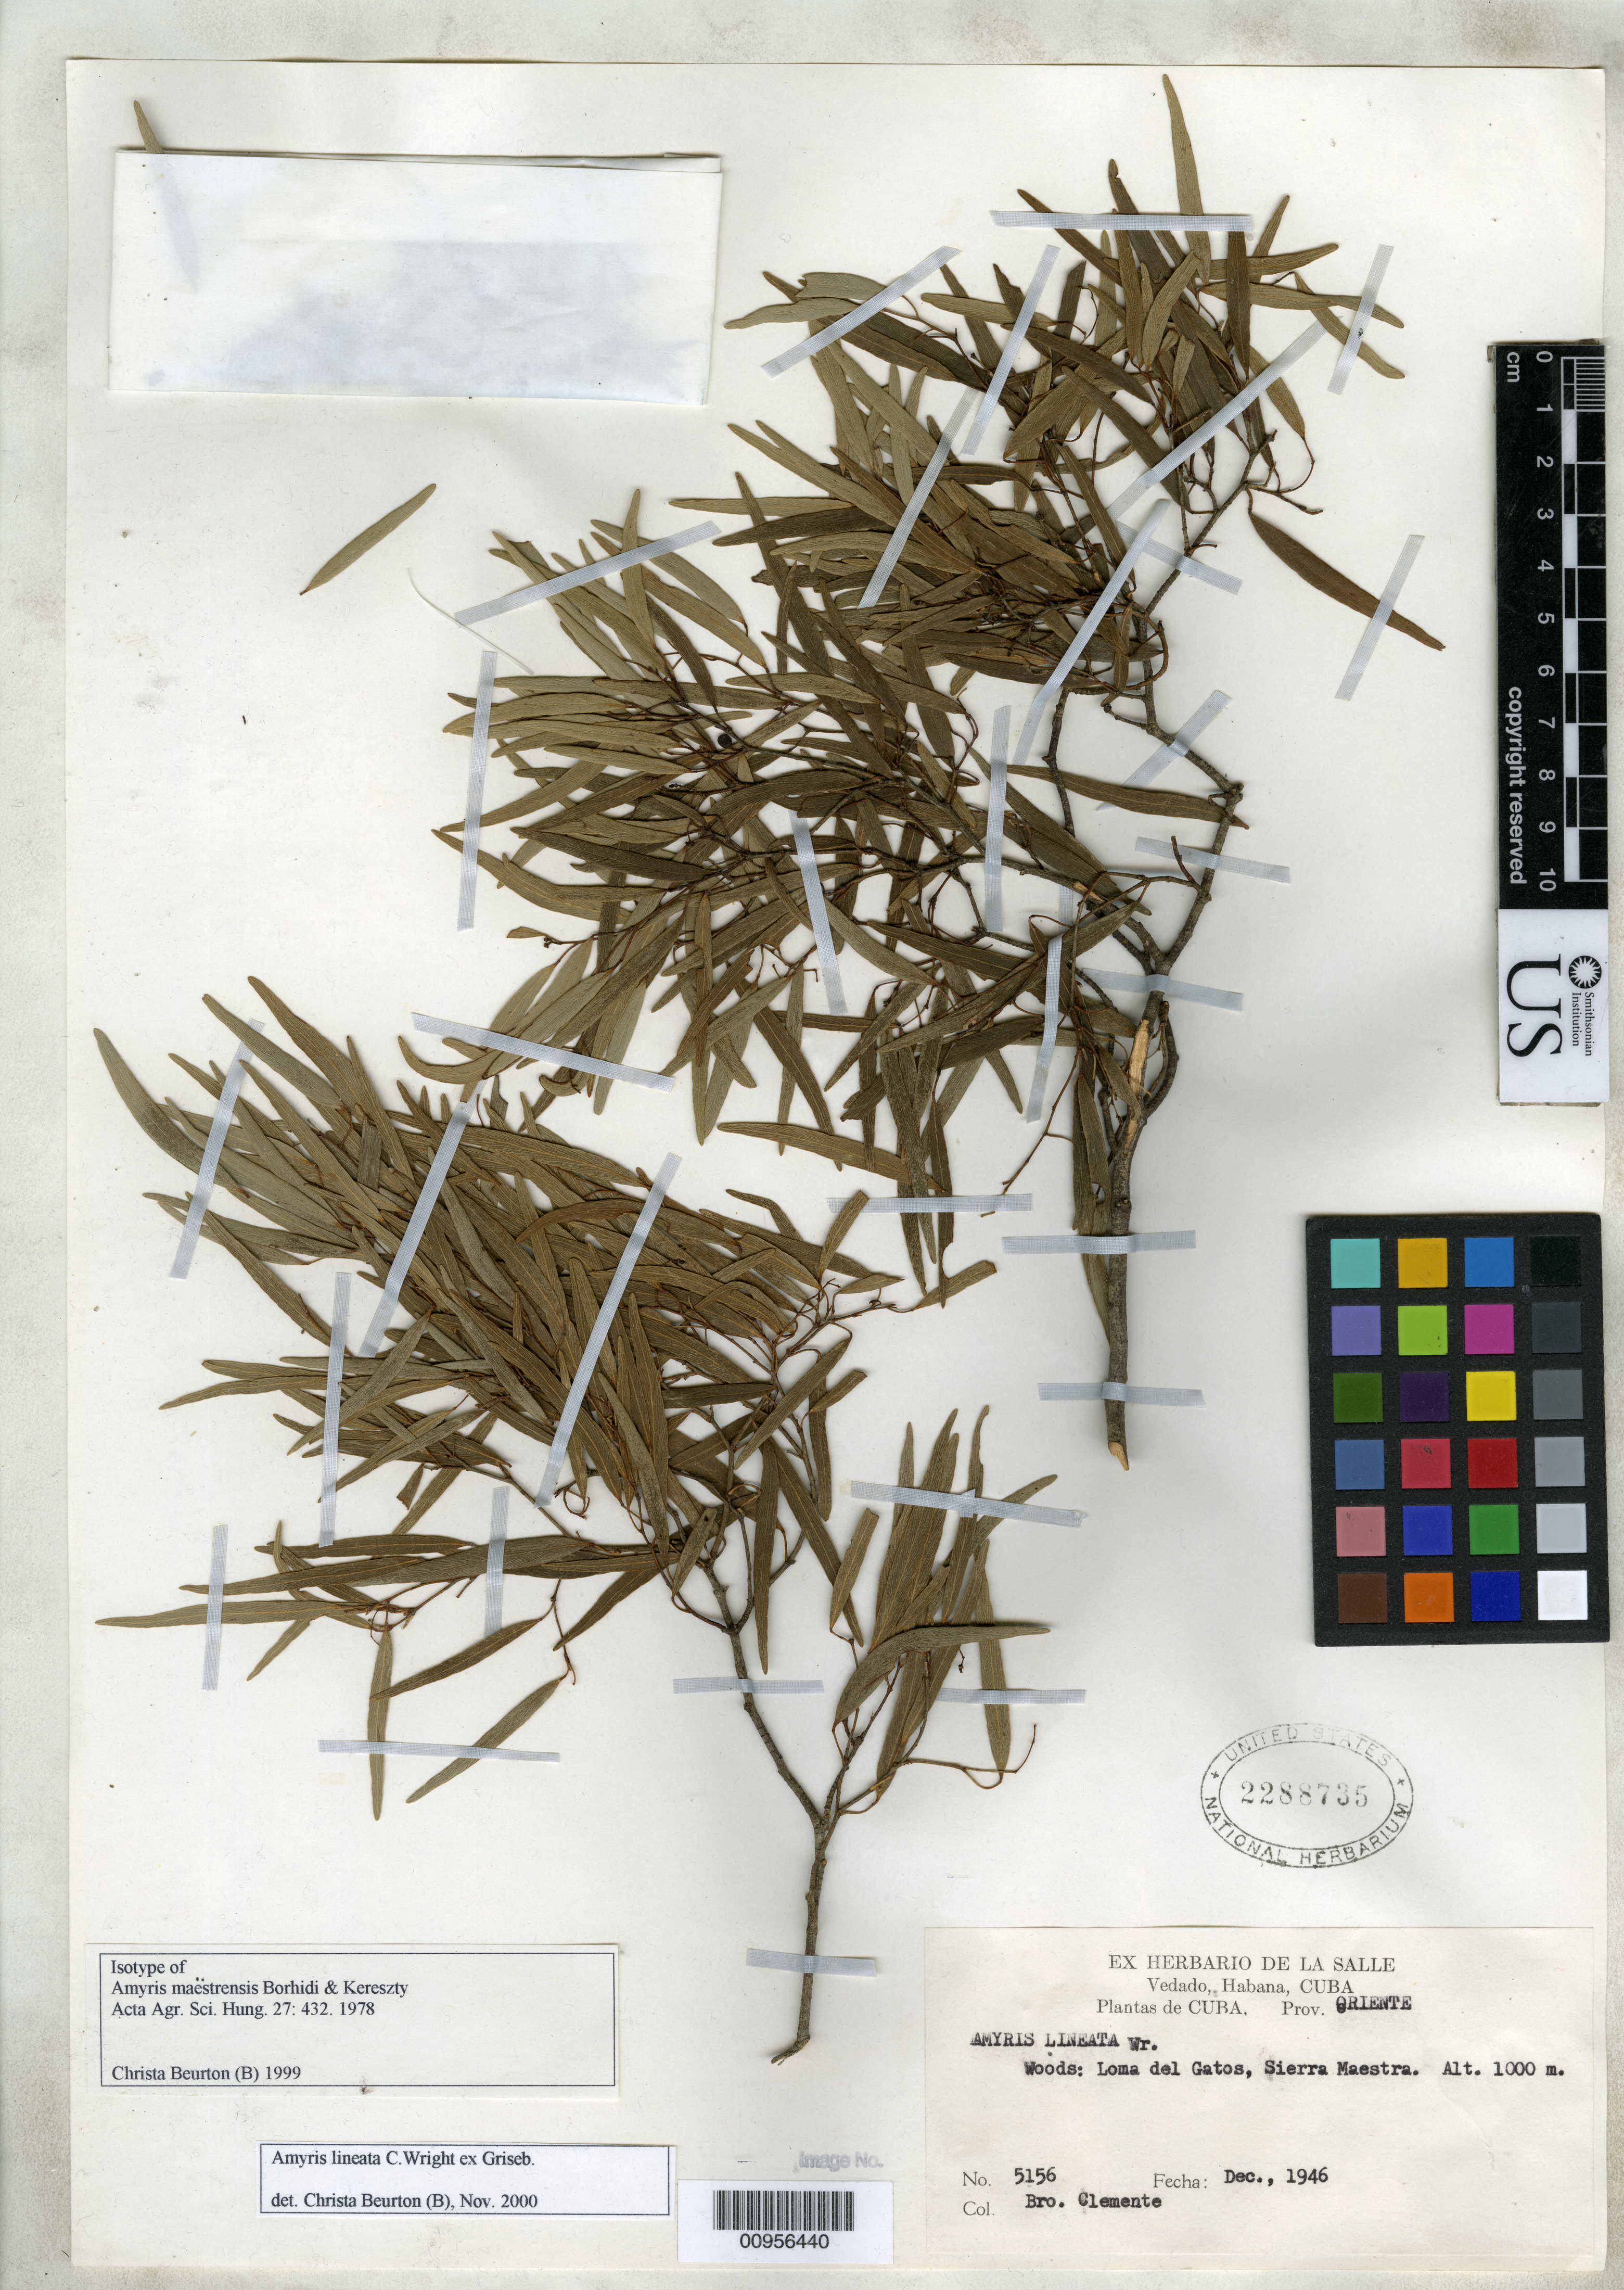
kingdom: Plantae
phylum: Tracheophyta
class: Magnoliopsida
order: Sapindales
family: Rutaceae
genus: Amyris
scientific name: Amyris maestrensis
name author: Borhidi & Kereszty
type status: Isotype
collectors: Bro. Clemente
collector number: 5156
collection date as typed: Dec 1946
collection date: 1946-12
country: Cuba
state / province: Oriente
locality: Prov. Oriente. Woods: Loma del Gatos, Sierra Maestra.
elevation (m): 1000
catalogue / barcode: US 2288735